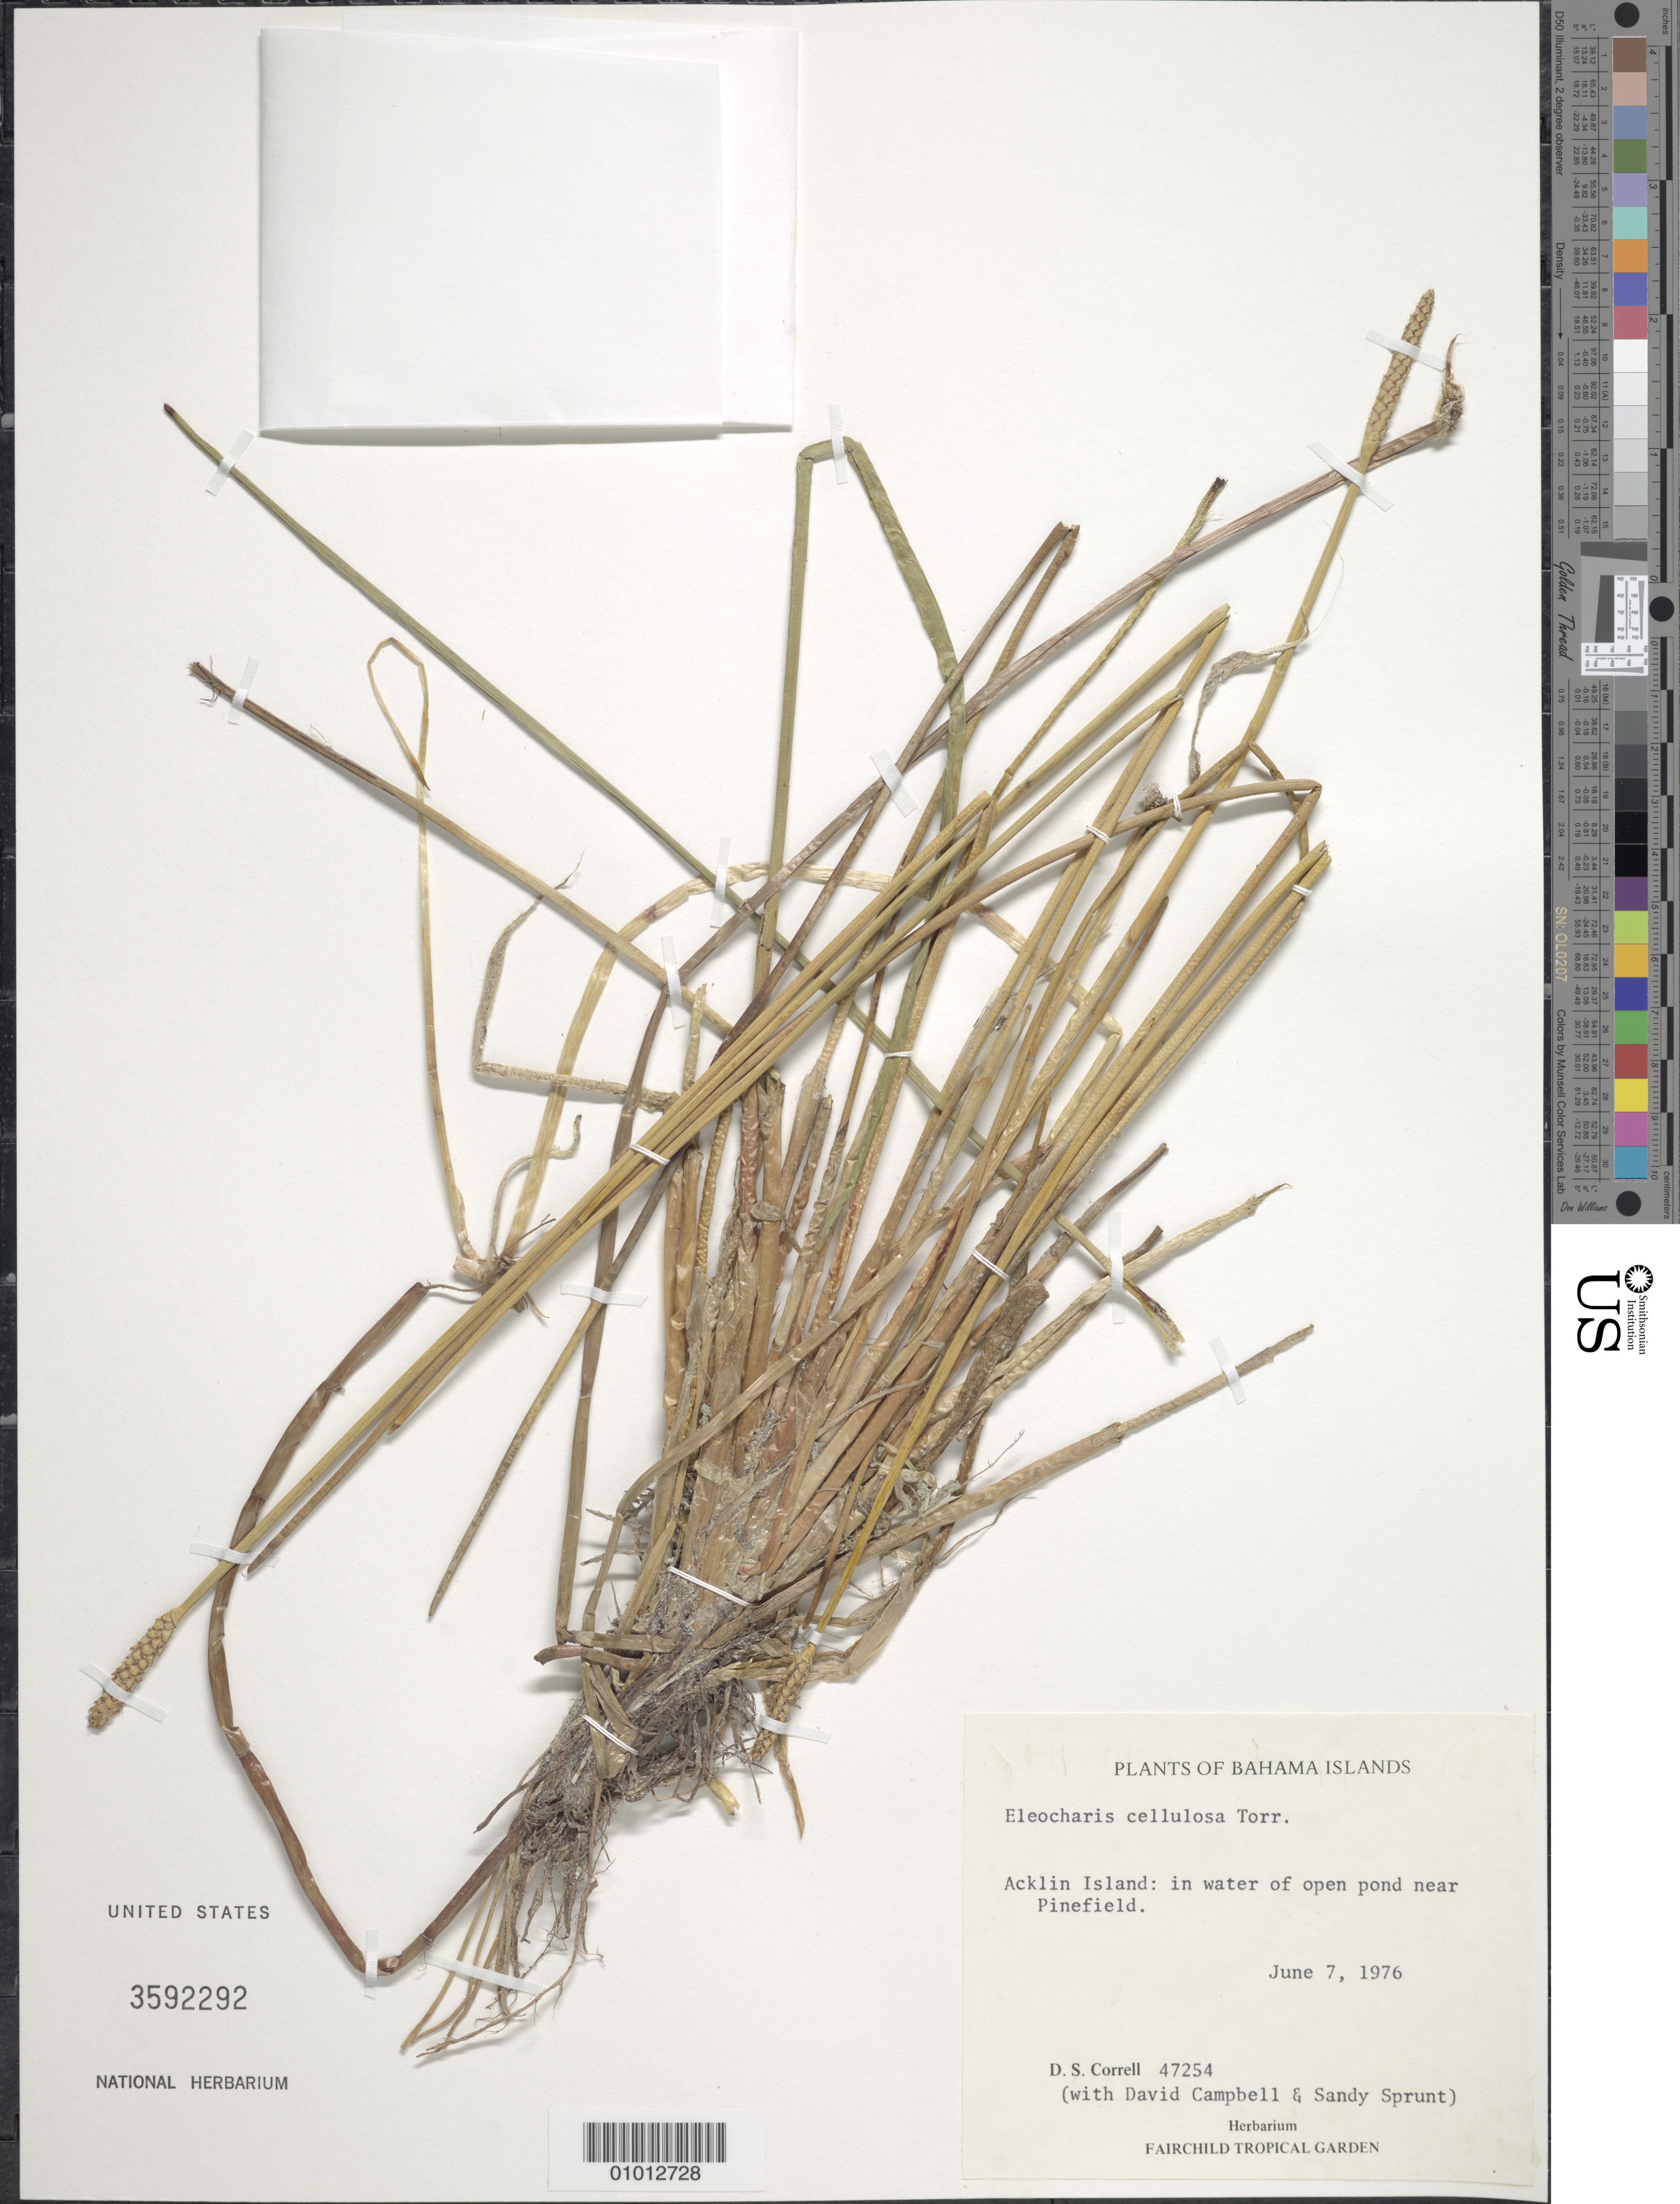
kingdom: Plantae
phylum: Tracheophyta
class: Liliopsida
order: Poales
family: Cyperaceae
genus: Eleocharis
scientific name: Eleocharis cellulosa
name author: Torr.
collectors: D. S. Correll, D. Campbell & S. V. Sprunt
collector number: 47254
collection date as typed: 07 Jun 1976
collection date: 1976-06-07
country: Bahamas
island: Acklin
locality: Near Pinefield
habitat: In water of open pond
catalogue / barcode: US 3592292